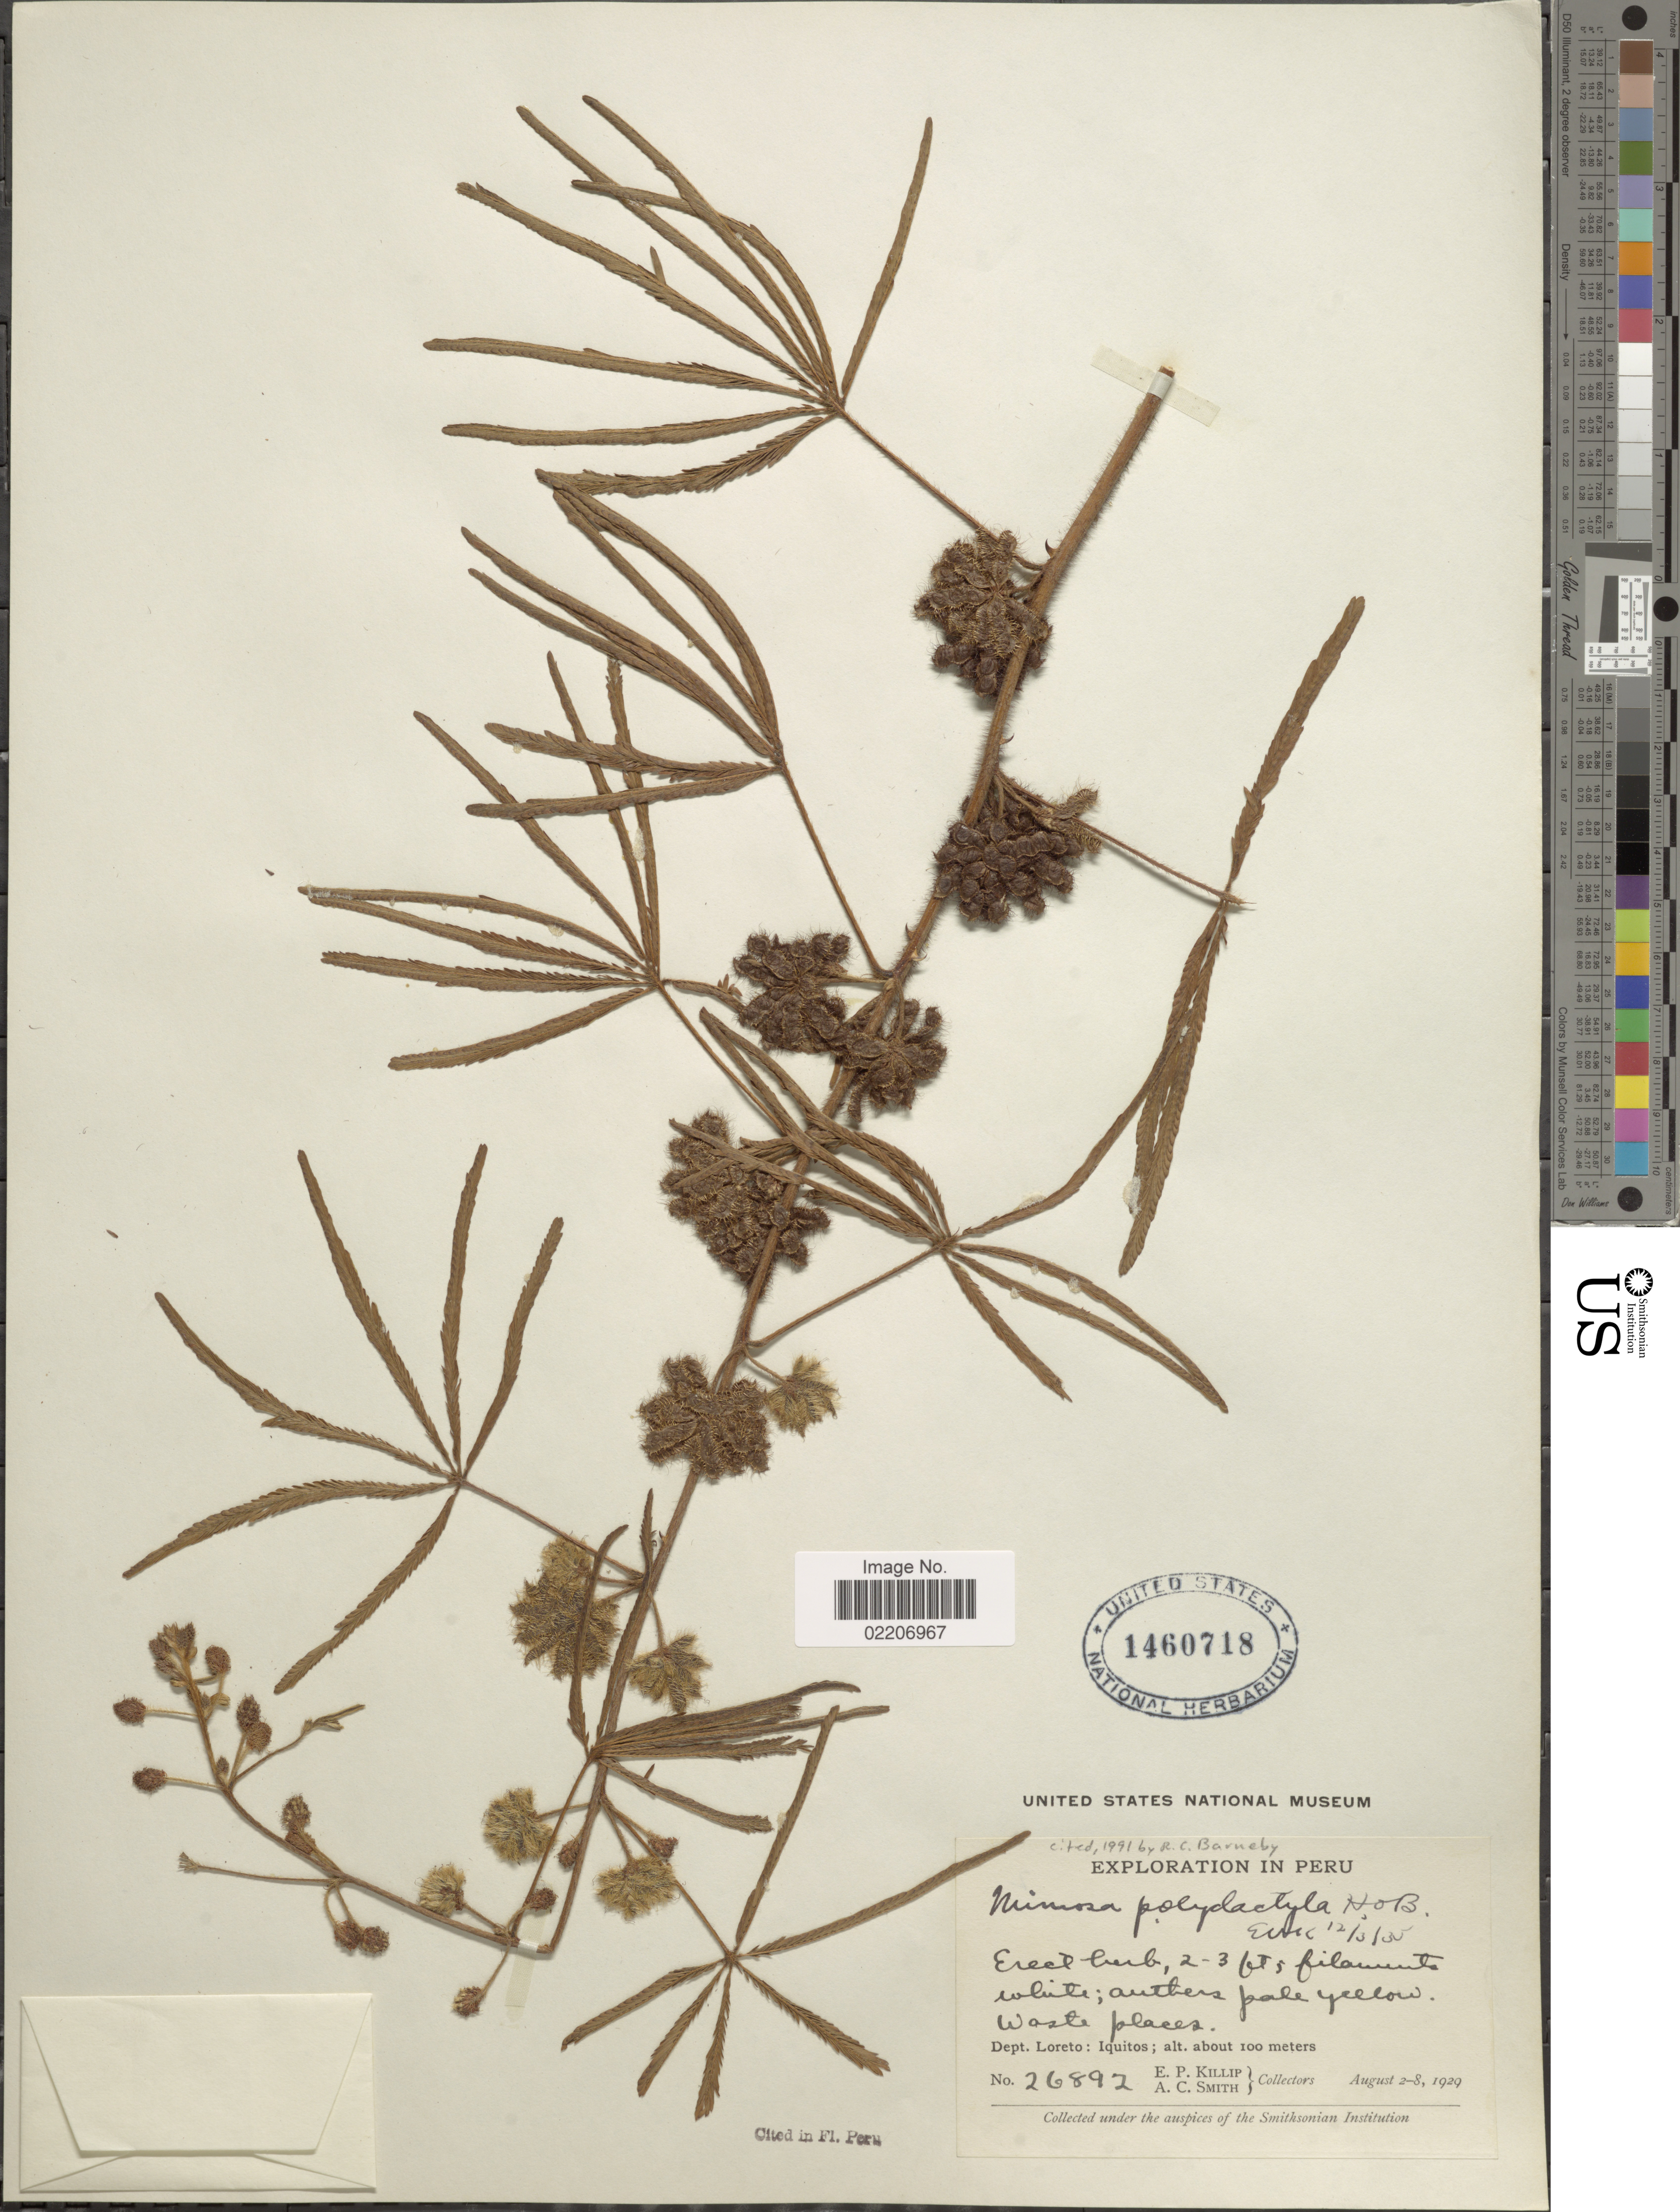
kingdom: Plantae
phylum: Tracheophyta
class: Magnoliopsida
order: Fabales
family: Fabaceae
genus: Mimosa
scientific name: Mimosa polydactyla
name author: Humb. & Bonpl. ex Willd.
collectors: E. P. Killip & A. C. Smith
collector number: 26892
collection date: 1929-08-02/1929-08-08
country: Peru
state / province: Loreto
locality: Iquitos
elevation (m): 100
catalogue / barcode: US 1460718